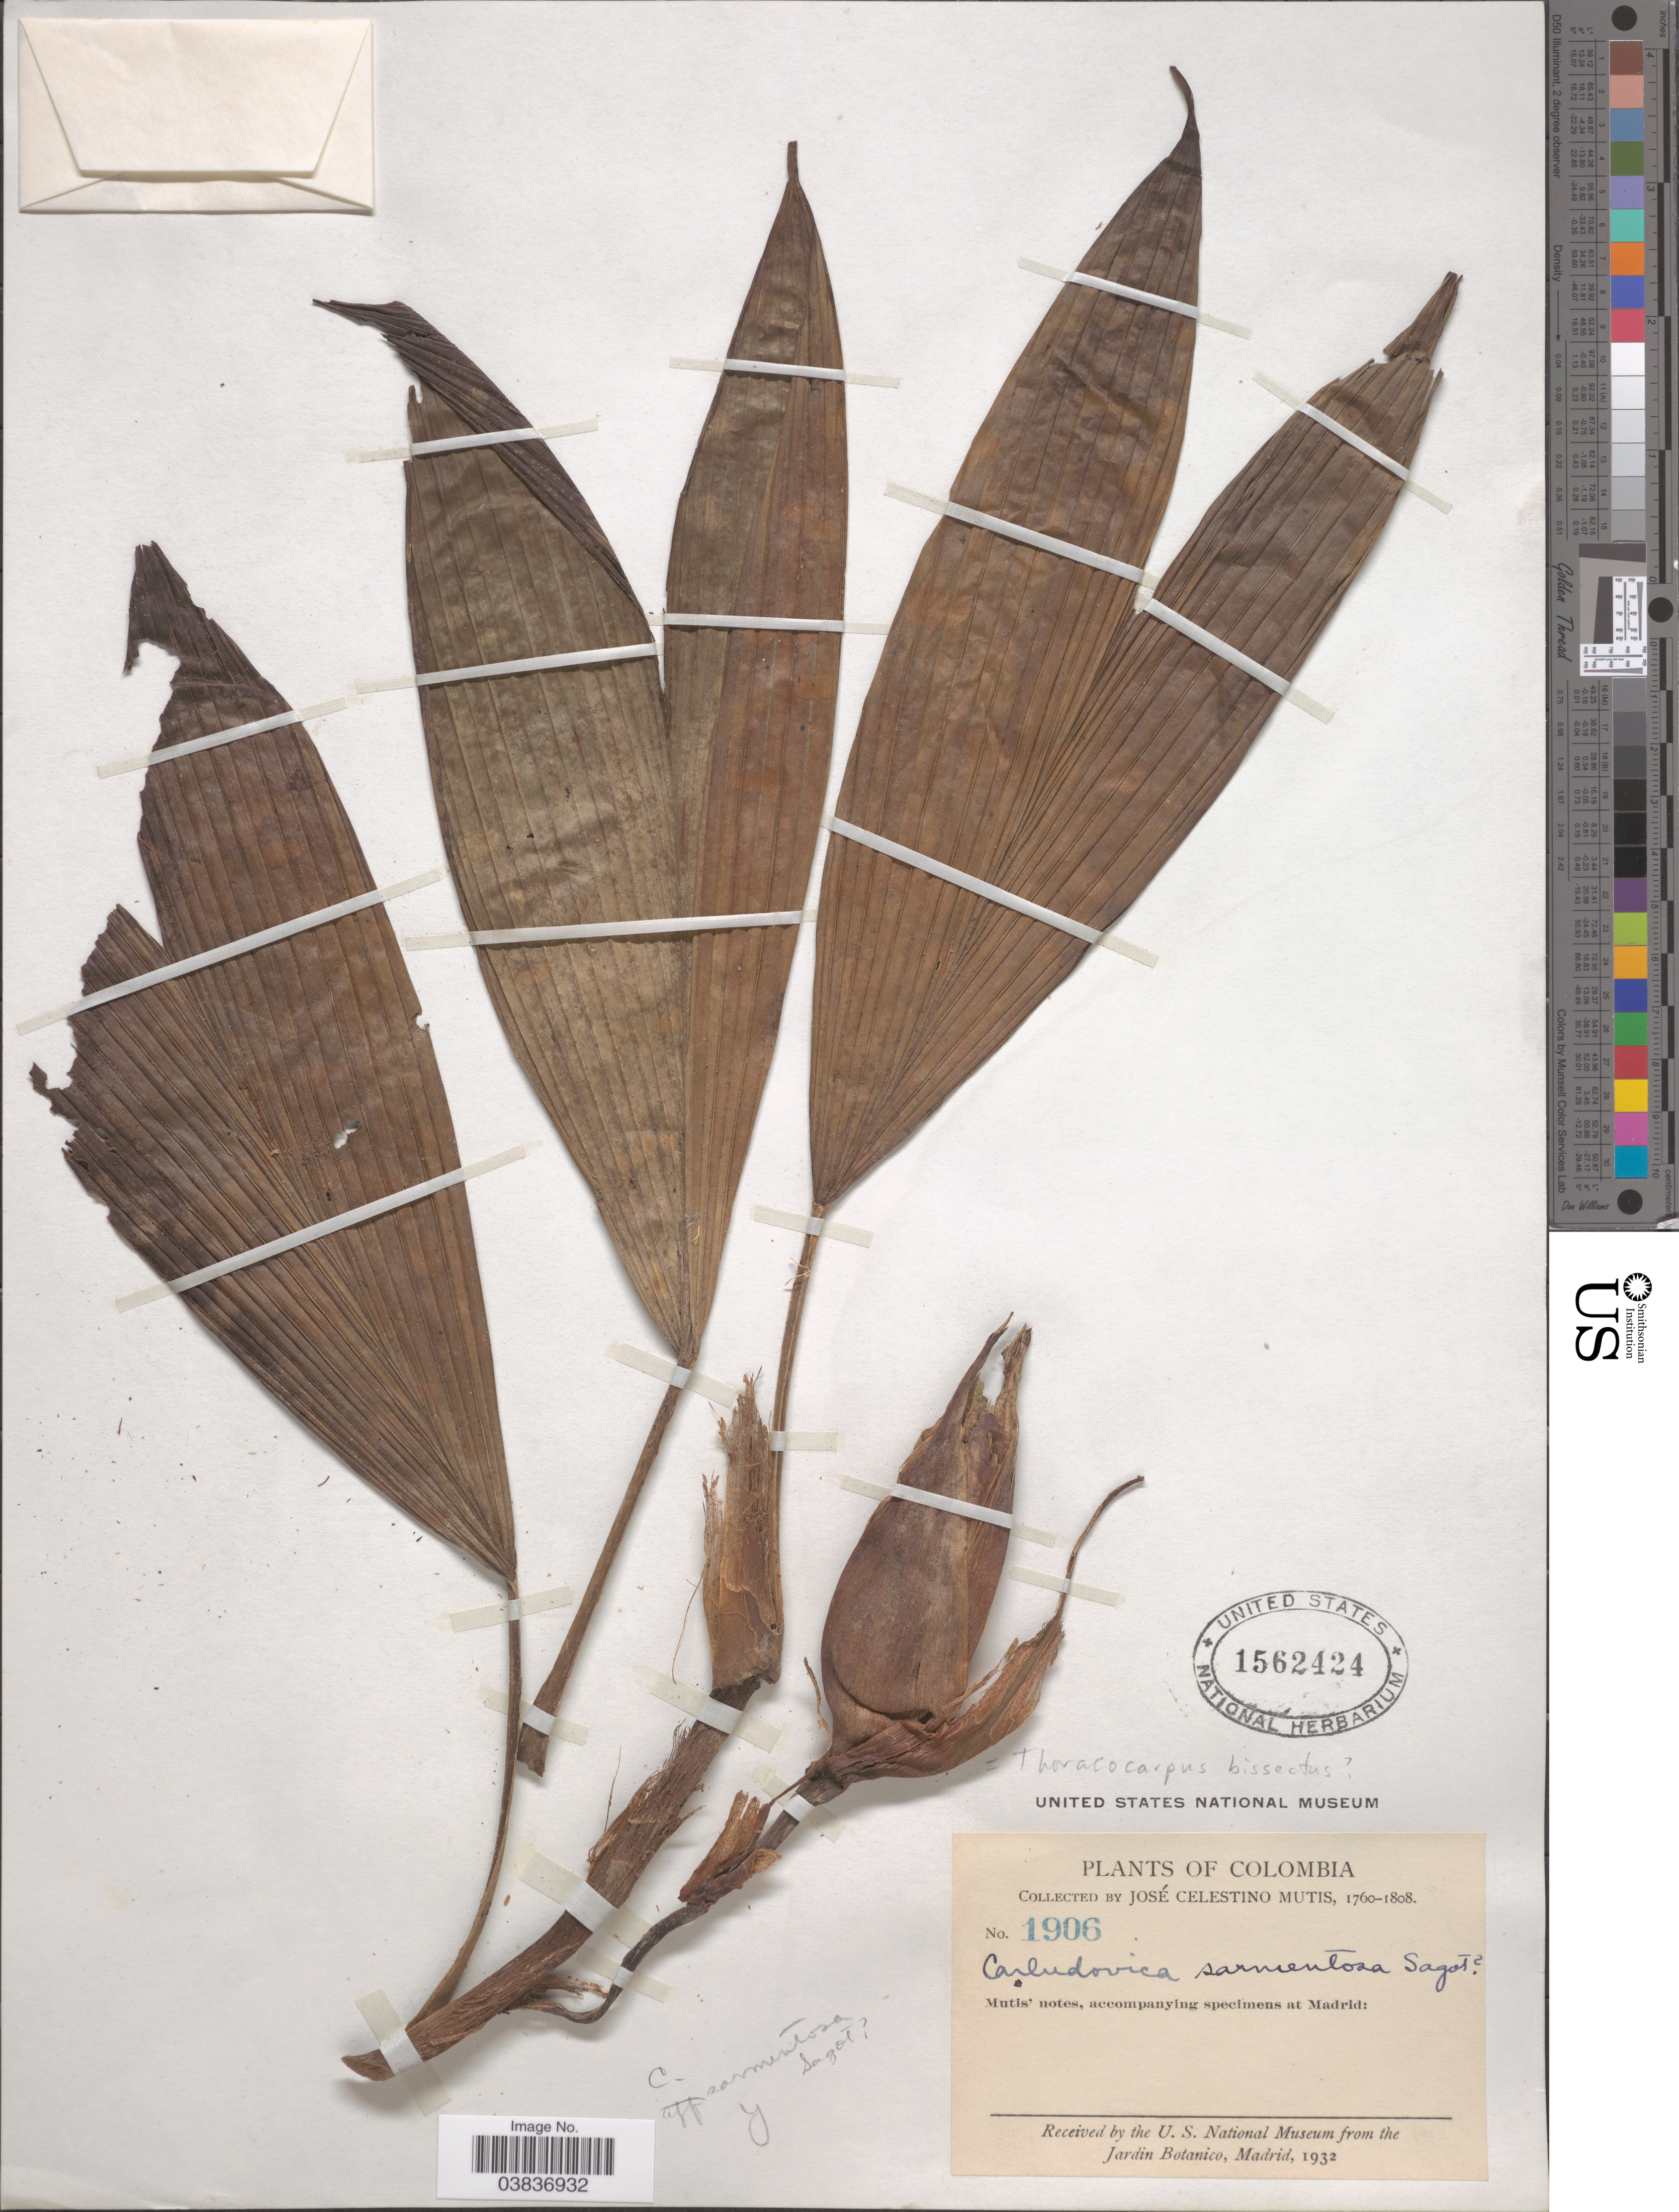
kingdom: Plantae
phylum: Tracheophyta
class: Liliopsida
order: Pandanales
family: Cyclanthaceae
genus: Thoracocarpus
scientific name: Thoracocarpus bissectus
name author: (Vell.) Harling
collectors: J. C. B. Mutis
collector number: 1906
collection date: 1760/1808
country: Colombia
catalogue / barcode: US 1562424